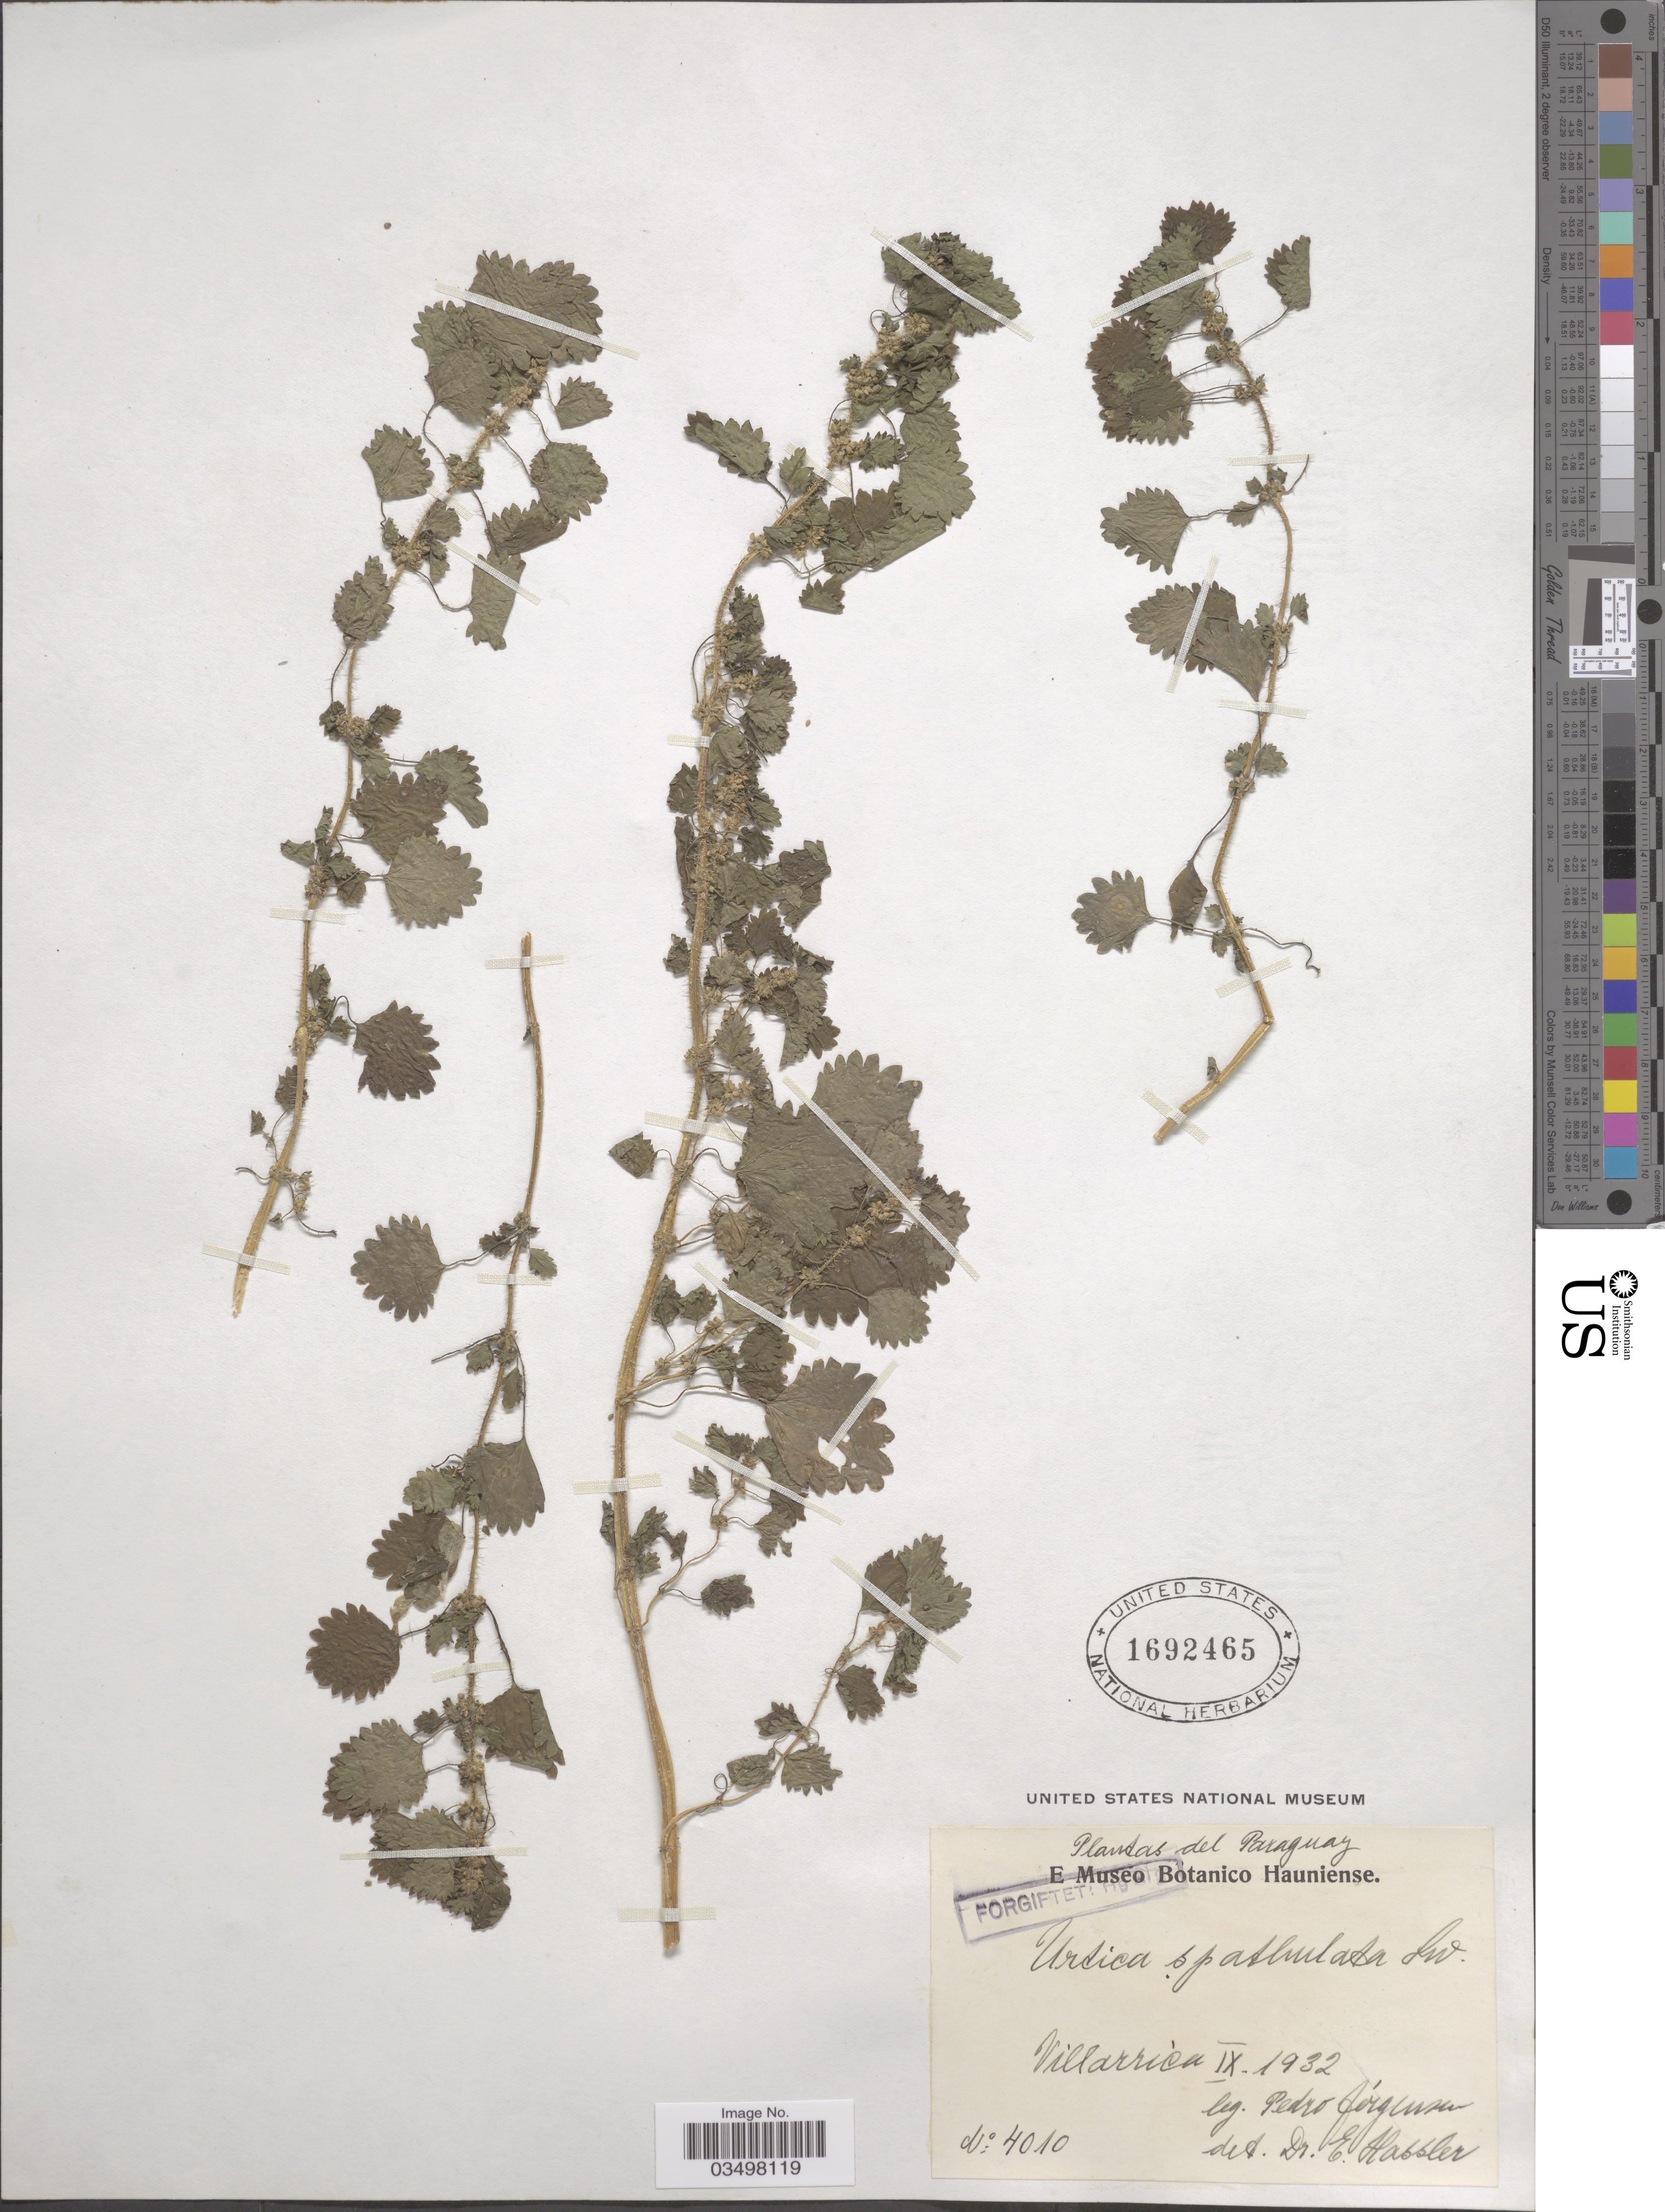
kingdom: Plantae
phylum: Tracheophyta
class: Magnoliopsida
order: Rosales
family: Urticaceae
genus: Urtica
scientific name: Urtica spathulata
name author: Sm.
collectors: P. Jörgensen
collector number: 4010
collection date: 1932-09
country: Paraguay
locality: Villarrica.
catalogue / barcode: US 1692465